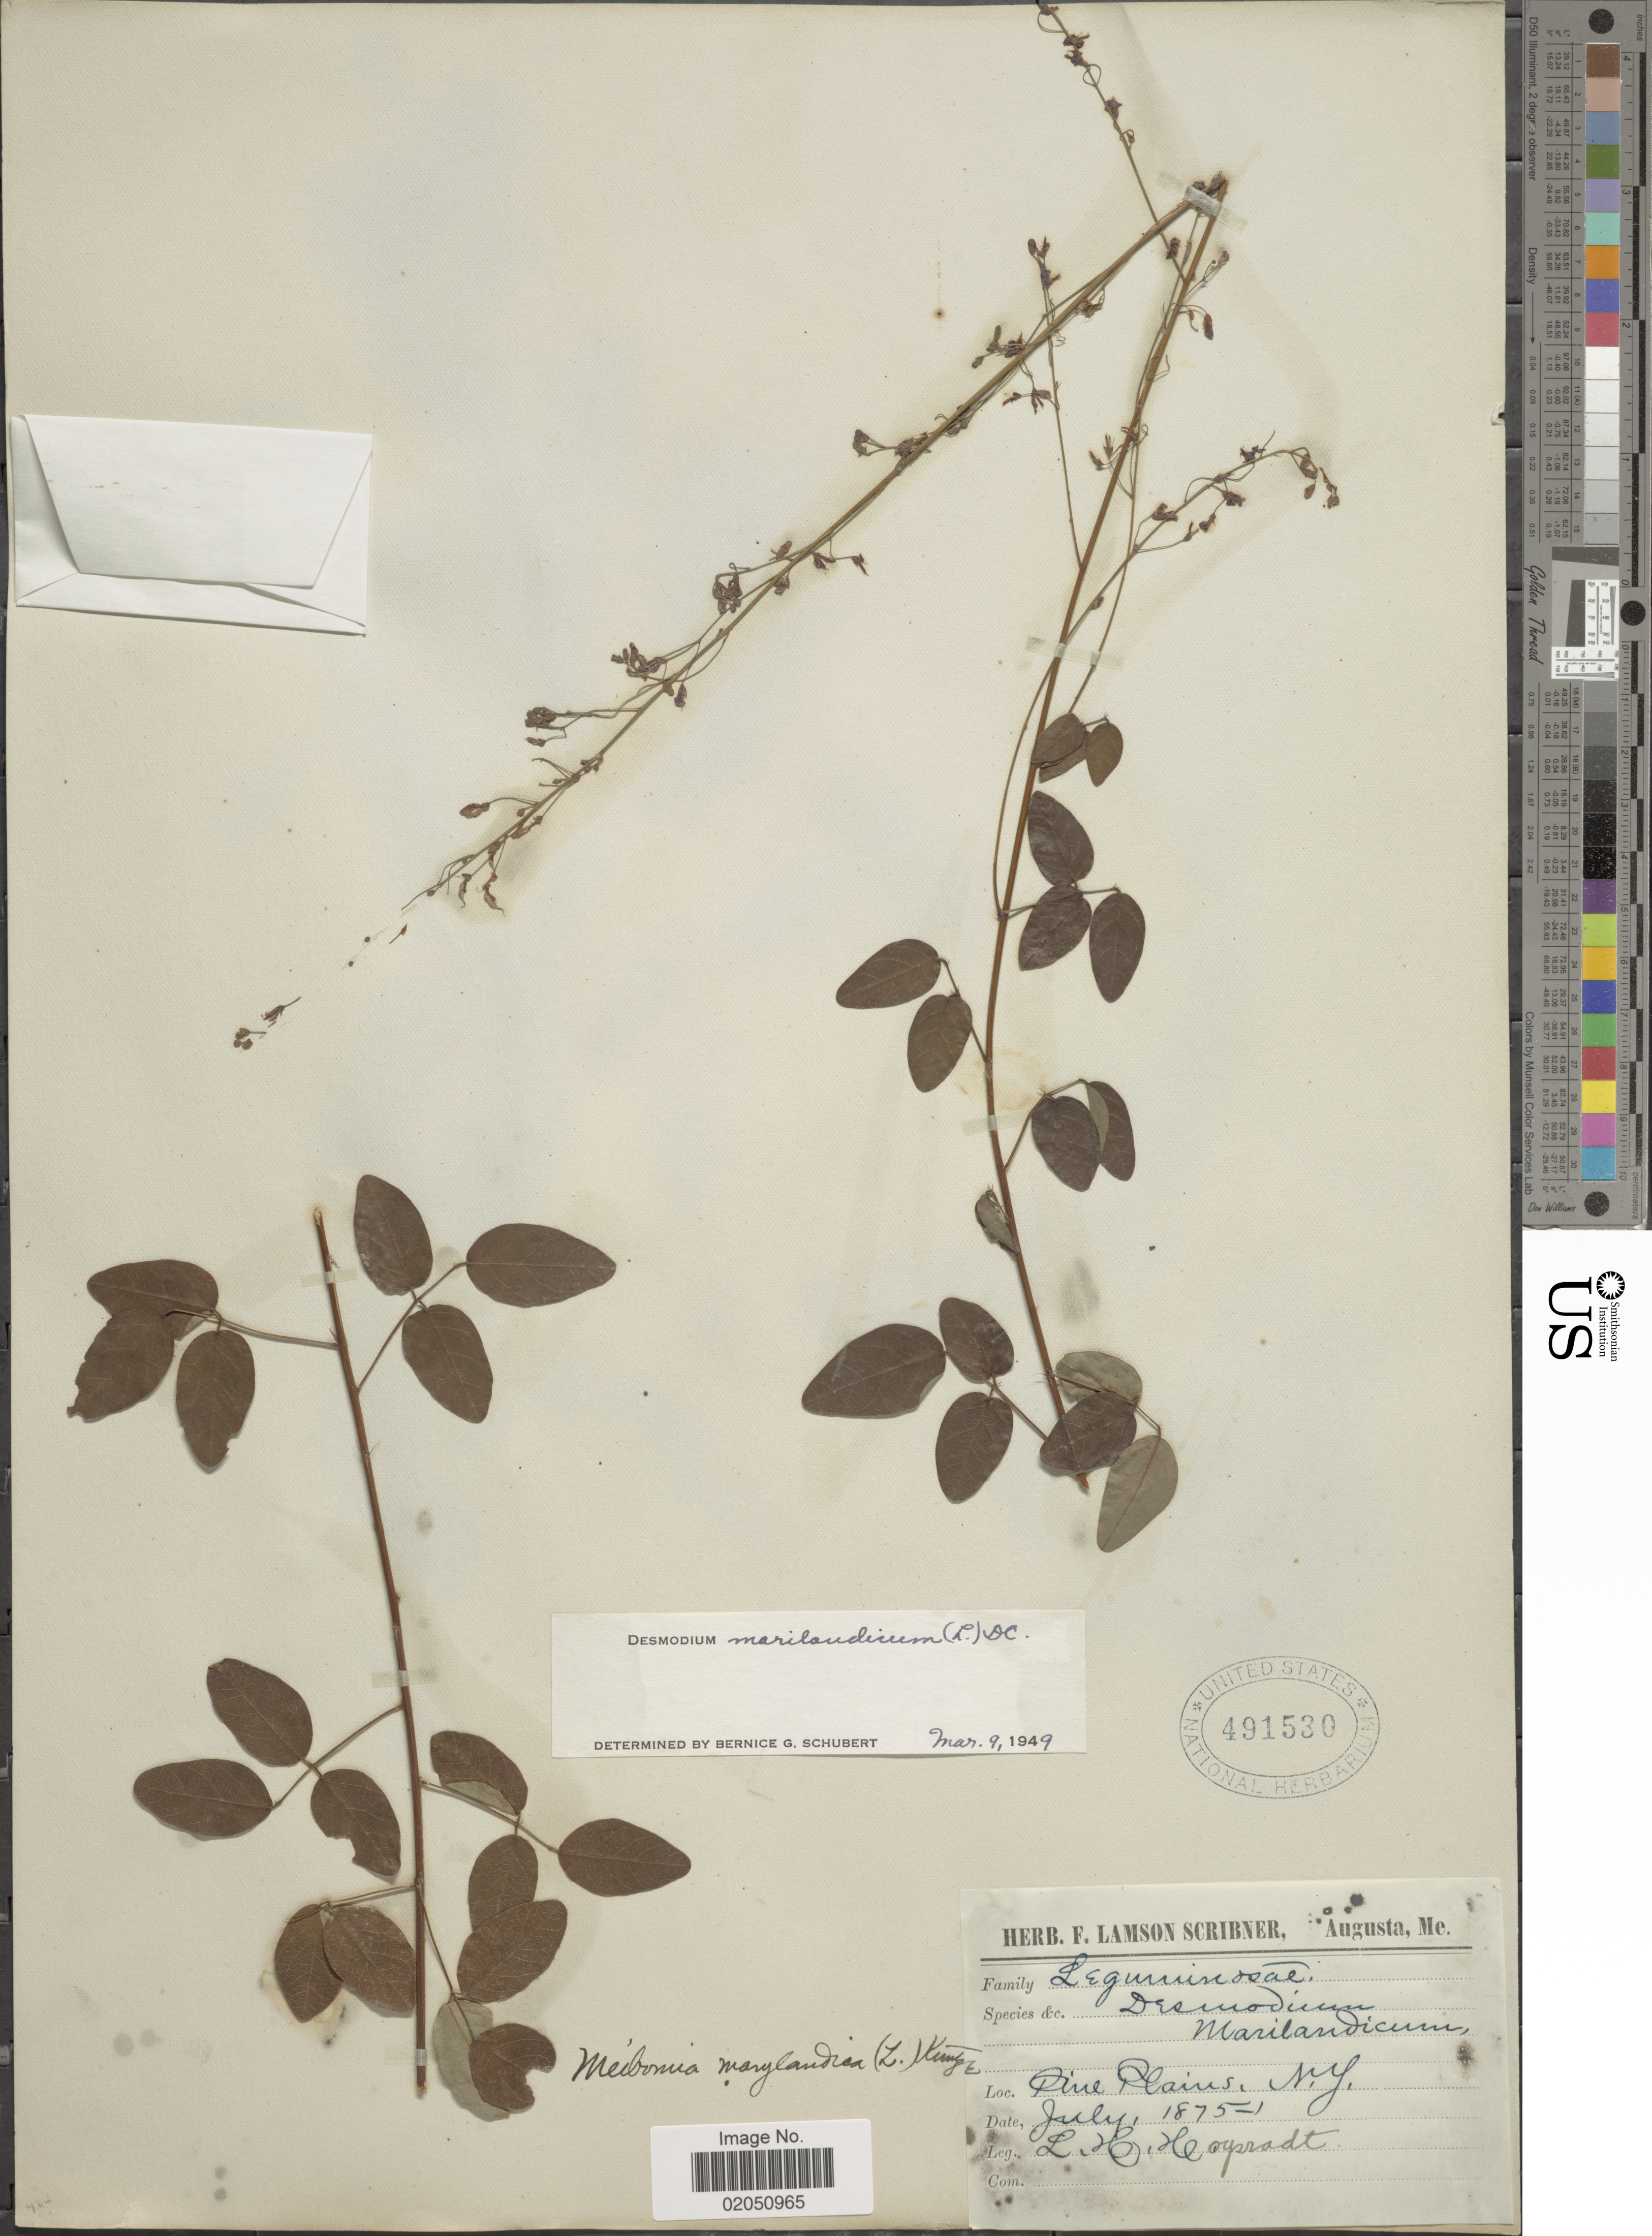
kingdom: Plantae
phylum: Tracheophyta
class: Magnoliopsida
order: Fabales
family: Fabaceae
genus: Desmodium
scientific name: Desmodium marilandicum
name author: Darl.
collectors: L. Hoysradt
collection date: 1875-07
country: United States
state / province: New York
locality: Pine Plains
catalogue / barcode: US 491530